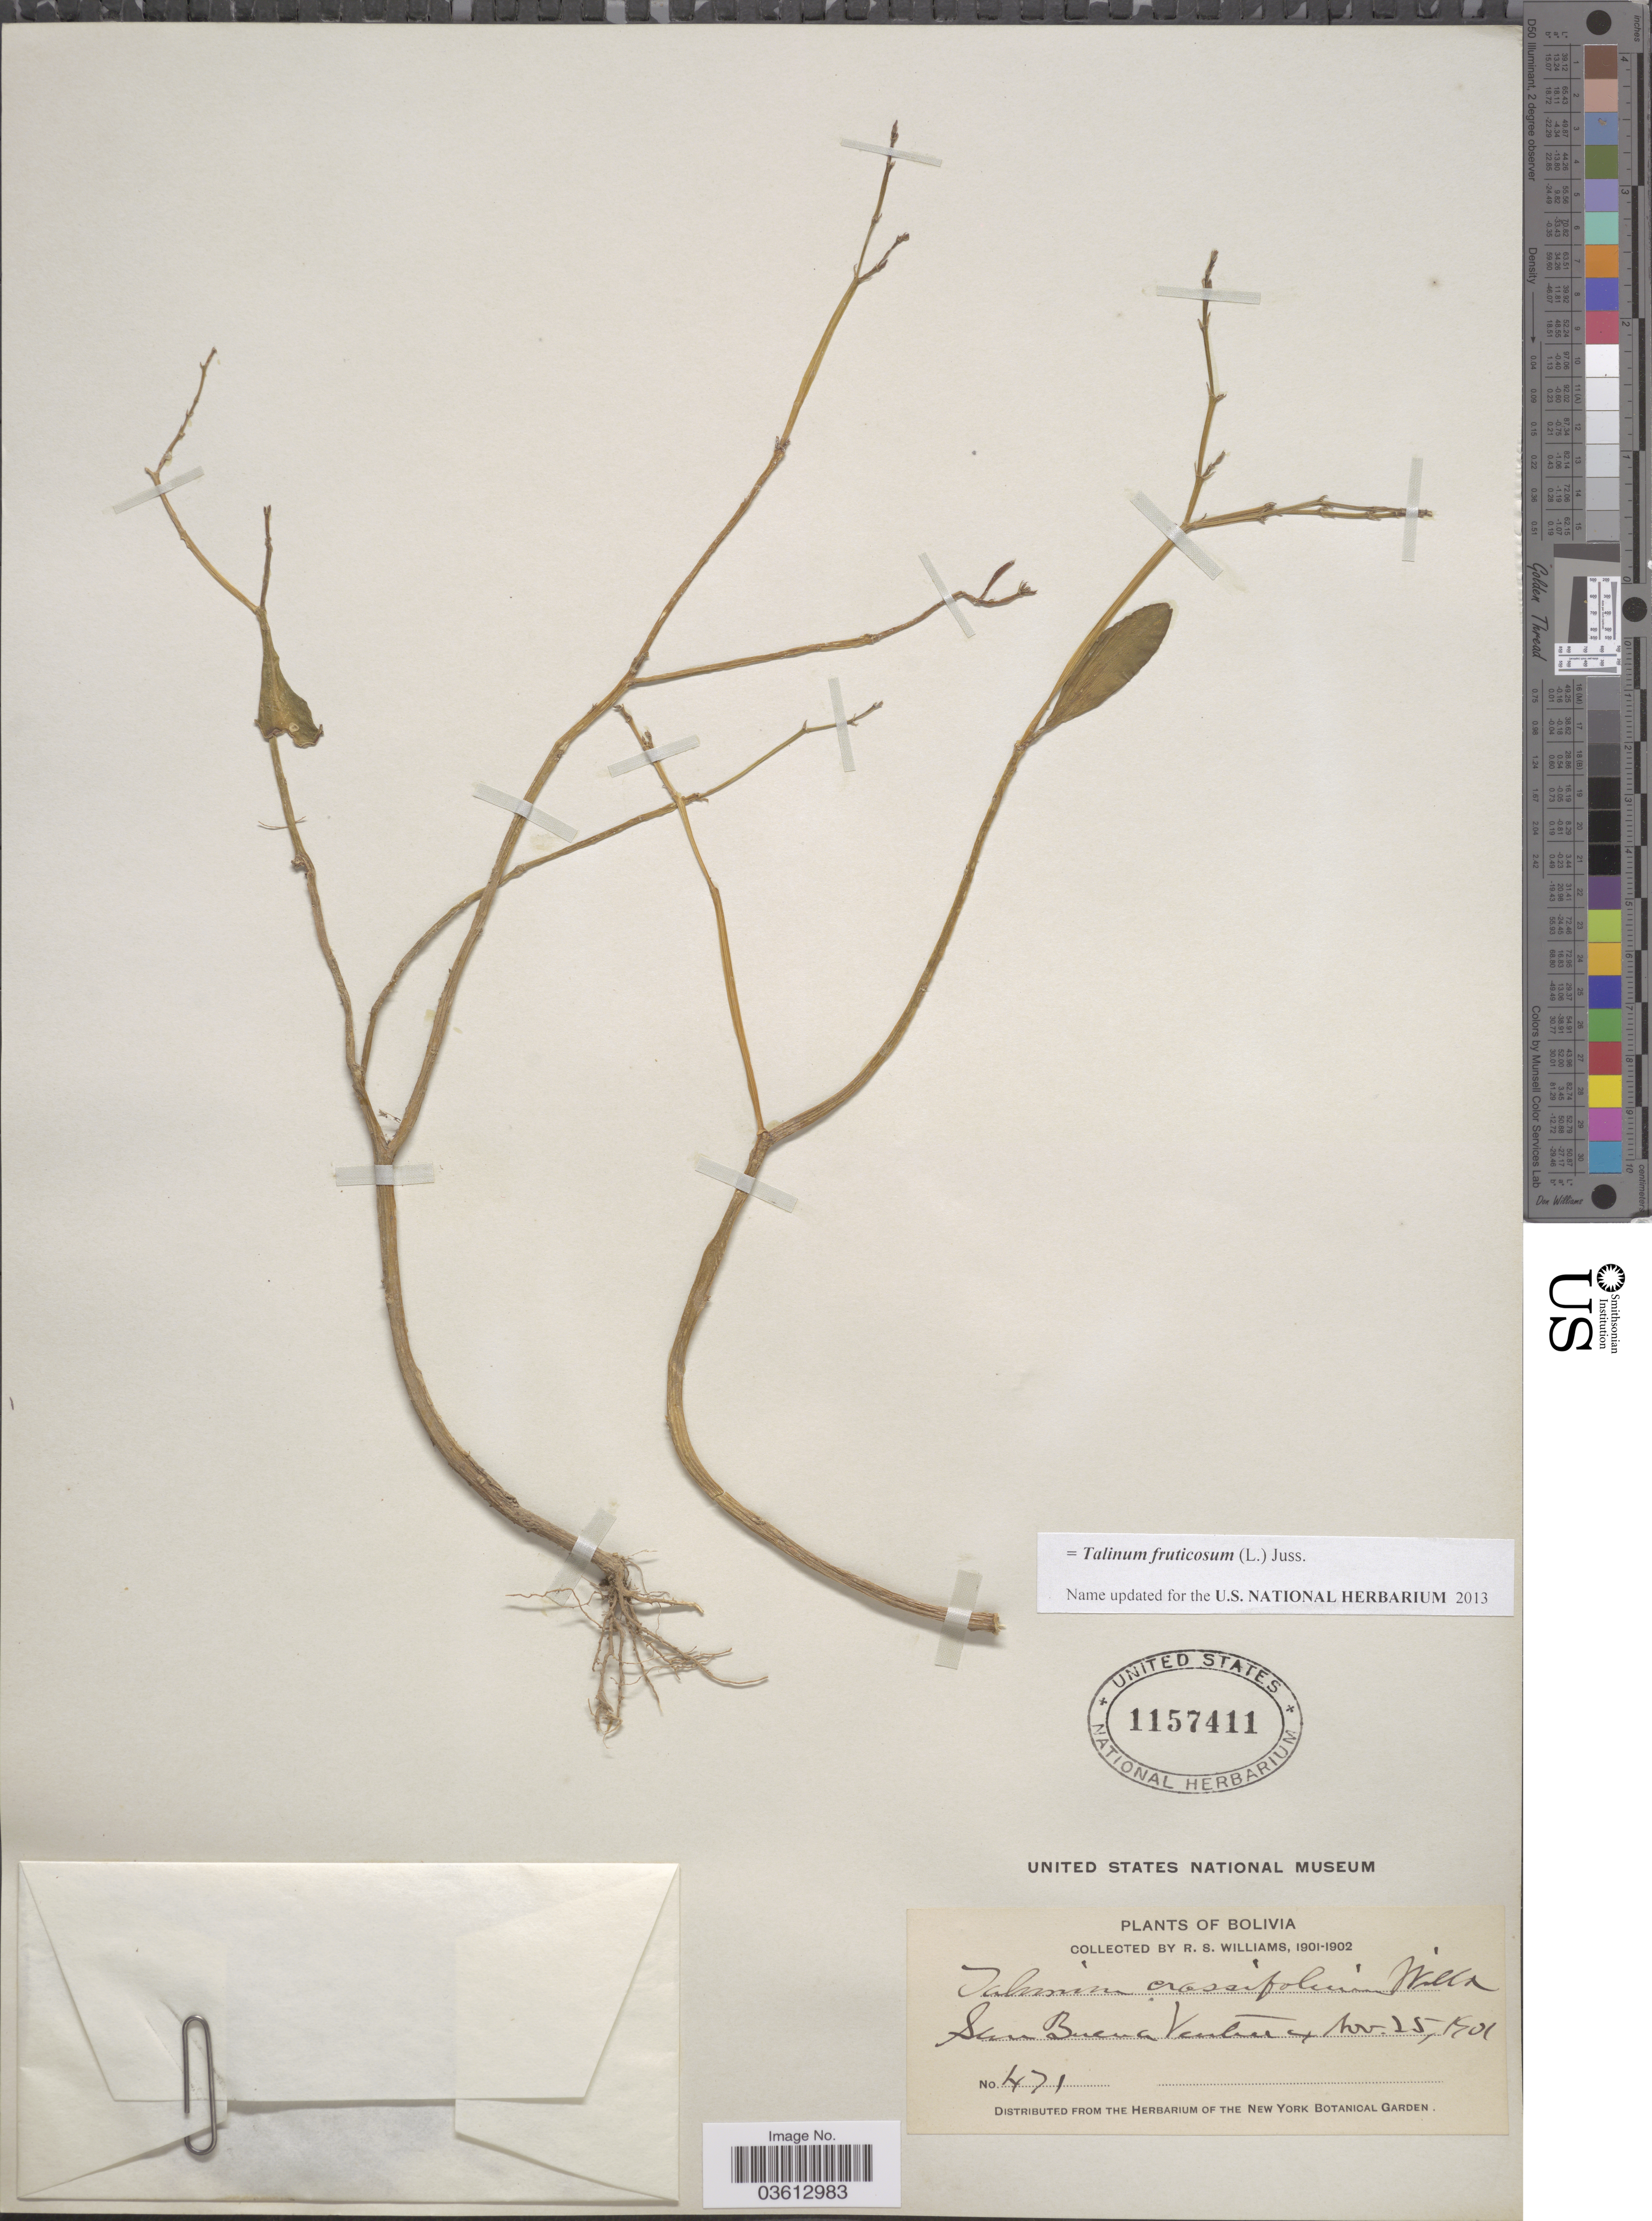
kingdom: Plantae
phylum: Tracheophyta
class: Magnoliopsida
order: Caryophyllales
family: Talinaceae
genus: Talinum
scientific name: Talinum fruticosum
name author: (L.) Juss.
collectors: R. S. Williams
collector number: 471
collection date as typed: Nov. 25, 1901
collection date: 1901-11-25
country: Bolivia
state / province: La Paz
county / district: Iturralde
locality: San Buena Ventura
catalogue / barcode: US 1157411